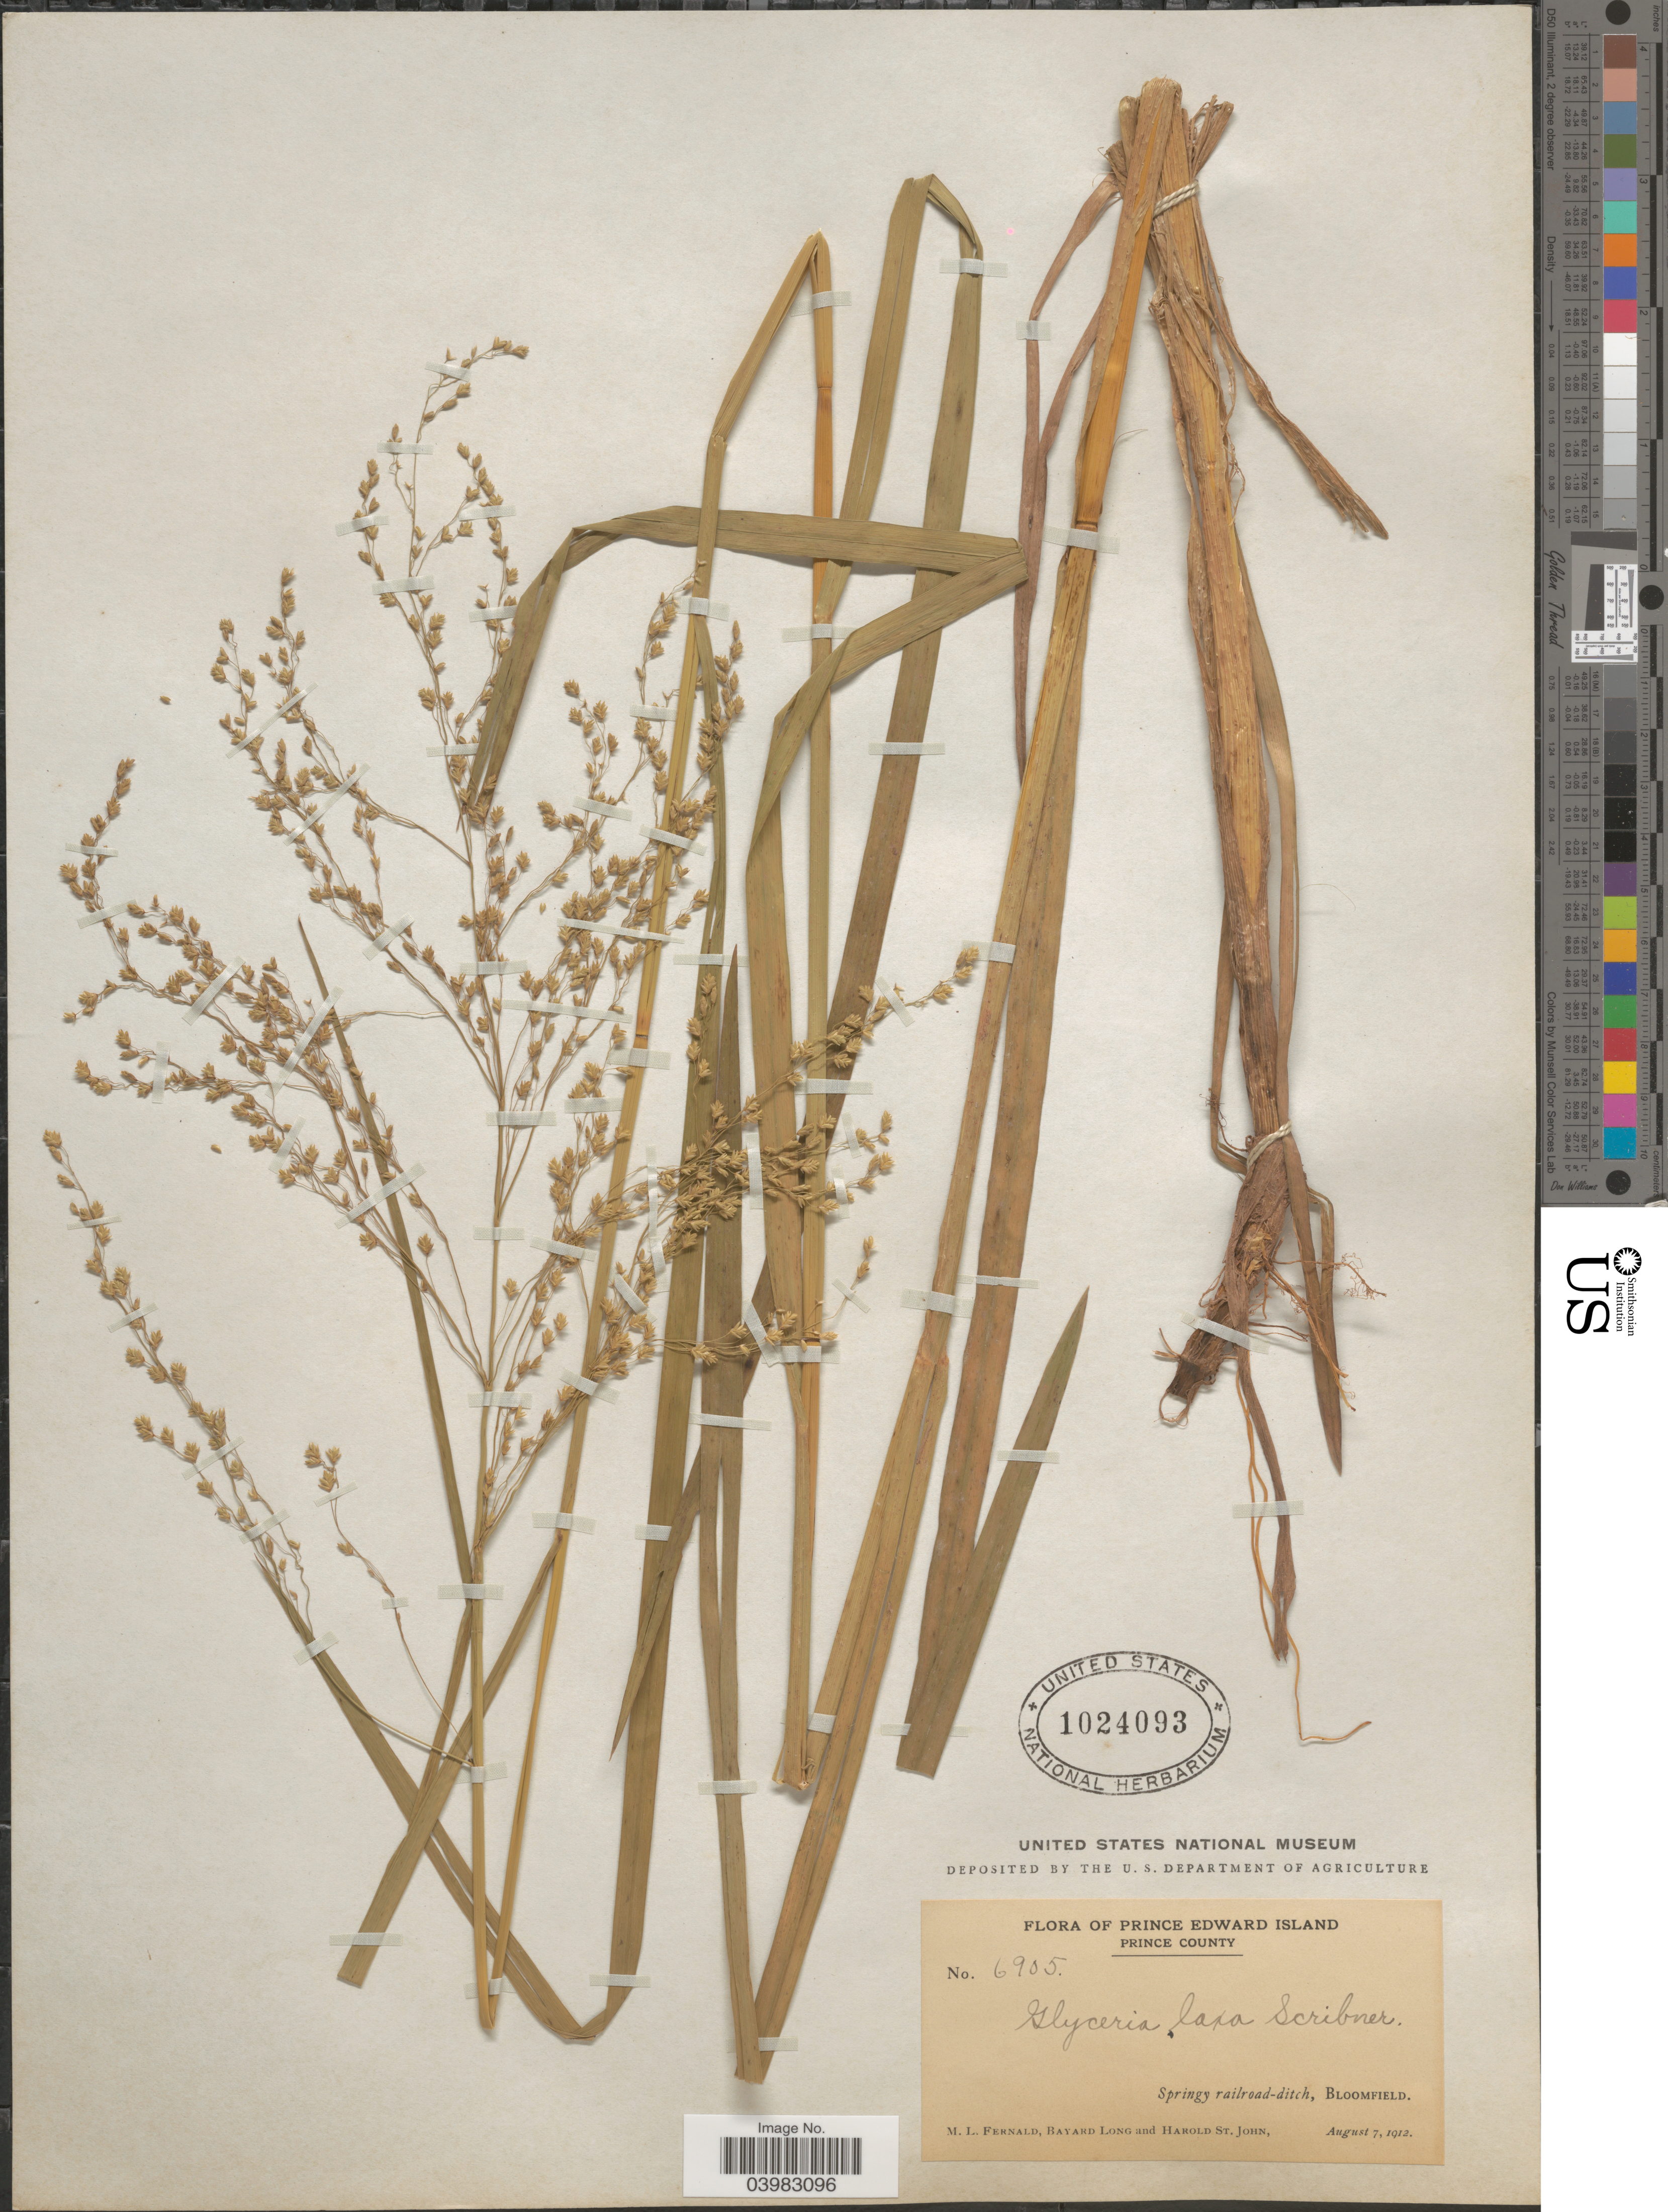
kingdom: Plantae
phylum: Tracheophyta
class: Liliopsida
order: Poales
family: Poaceae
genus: Glyceria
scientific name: Glyceria canadensis var. laxa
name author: (Scribn.) Hitchc.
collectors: M. L. Fernald, B. Long & H. St. John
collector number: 6905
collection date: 1912-08-07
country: Canada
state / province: Prince Edward Island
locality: Prince County. Springy railroad-ditch, Bloomfield.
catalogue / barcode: US 1024093